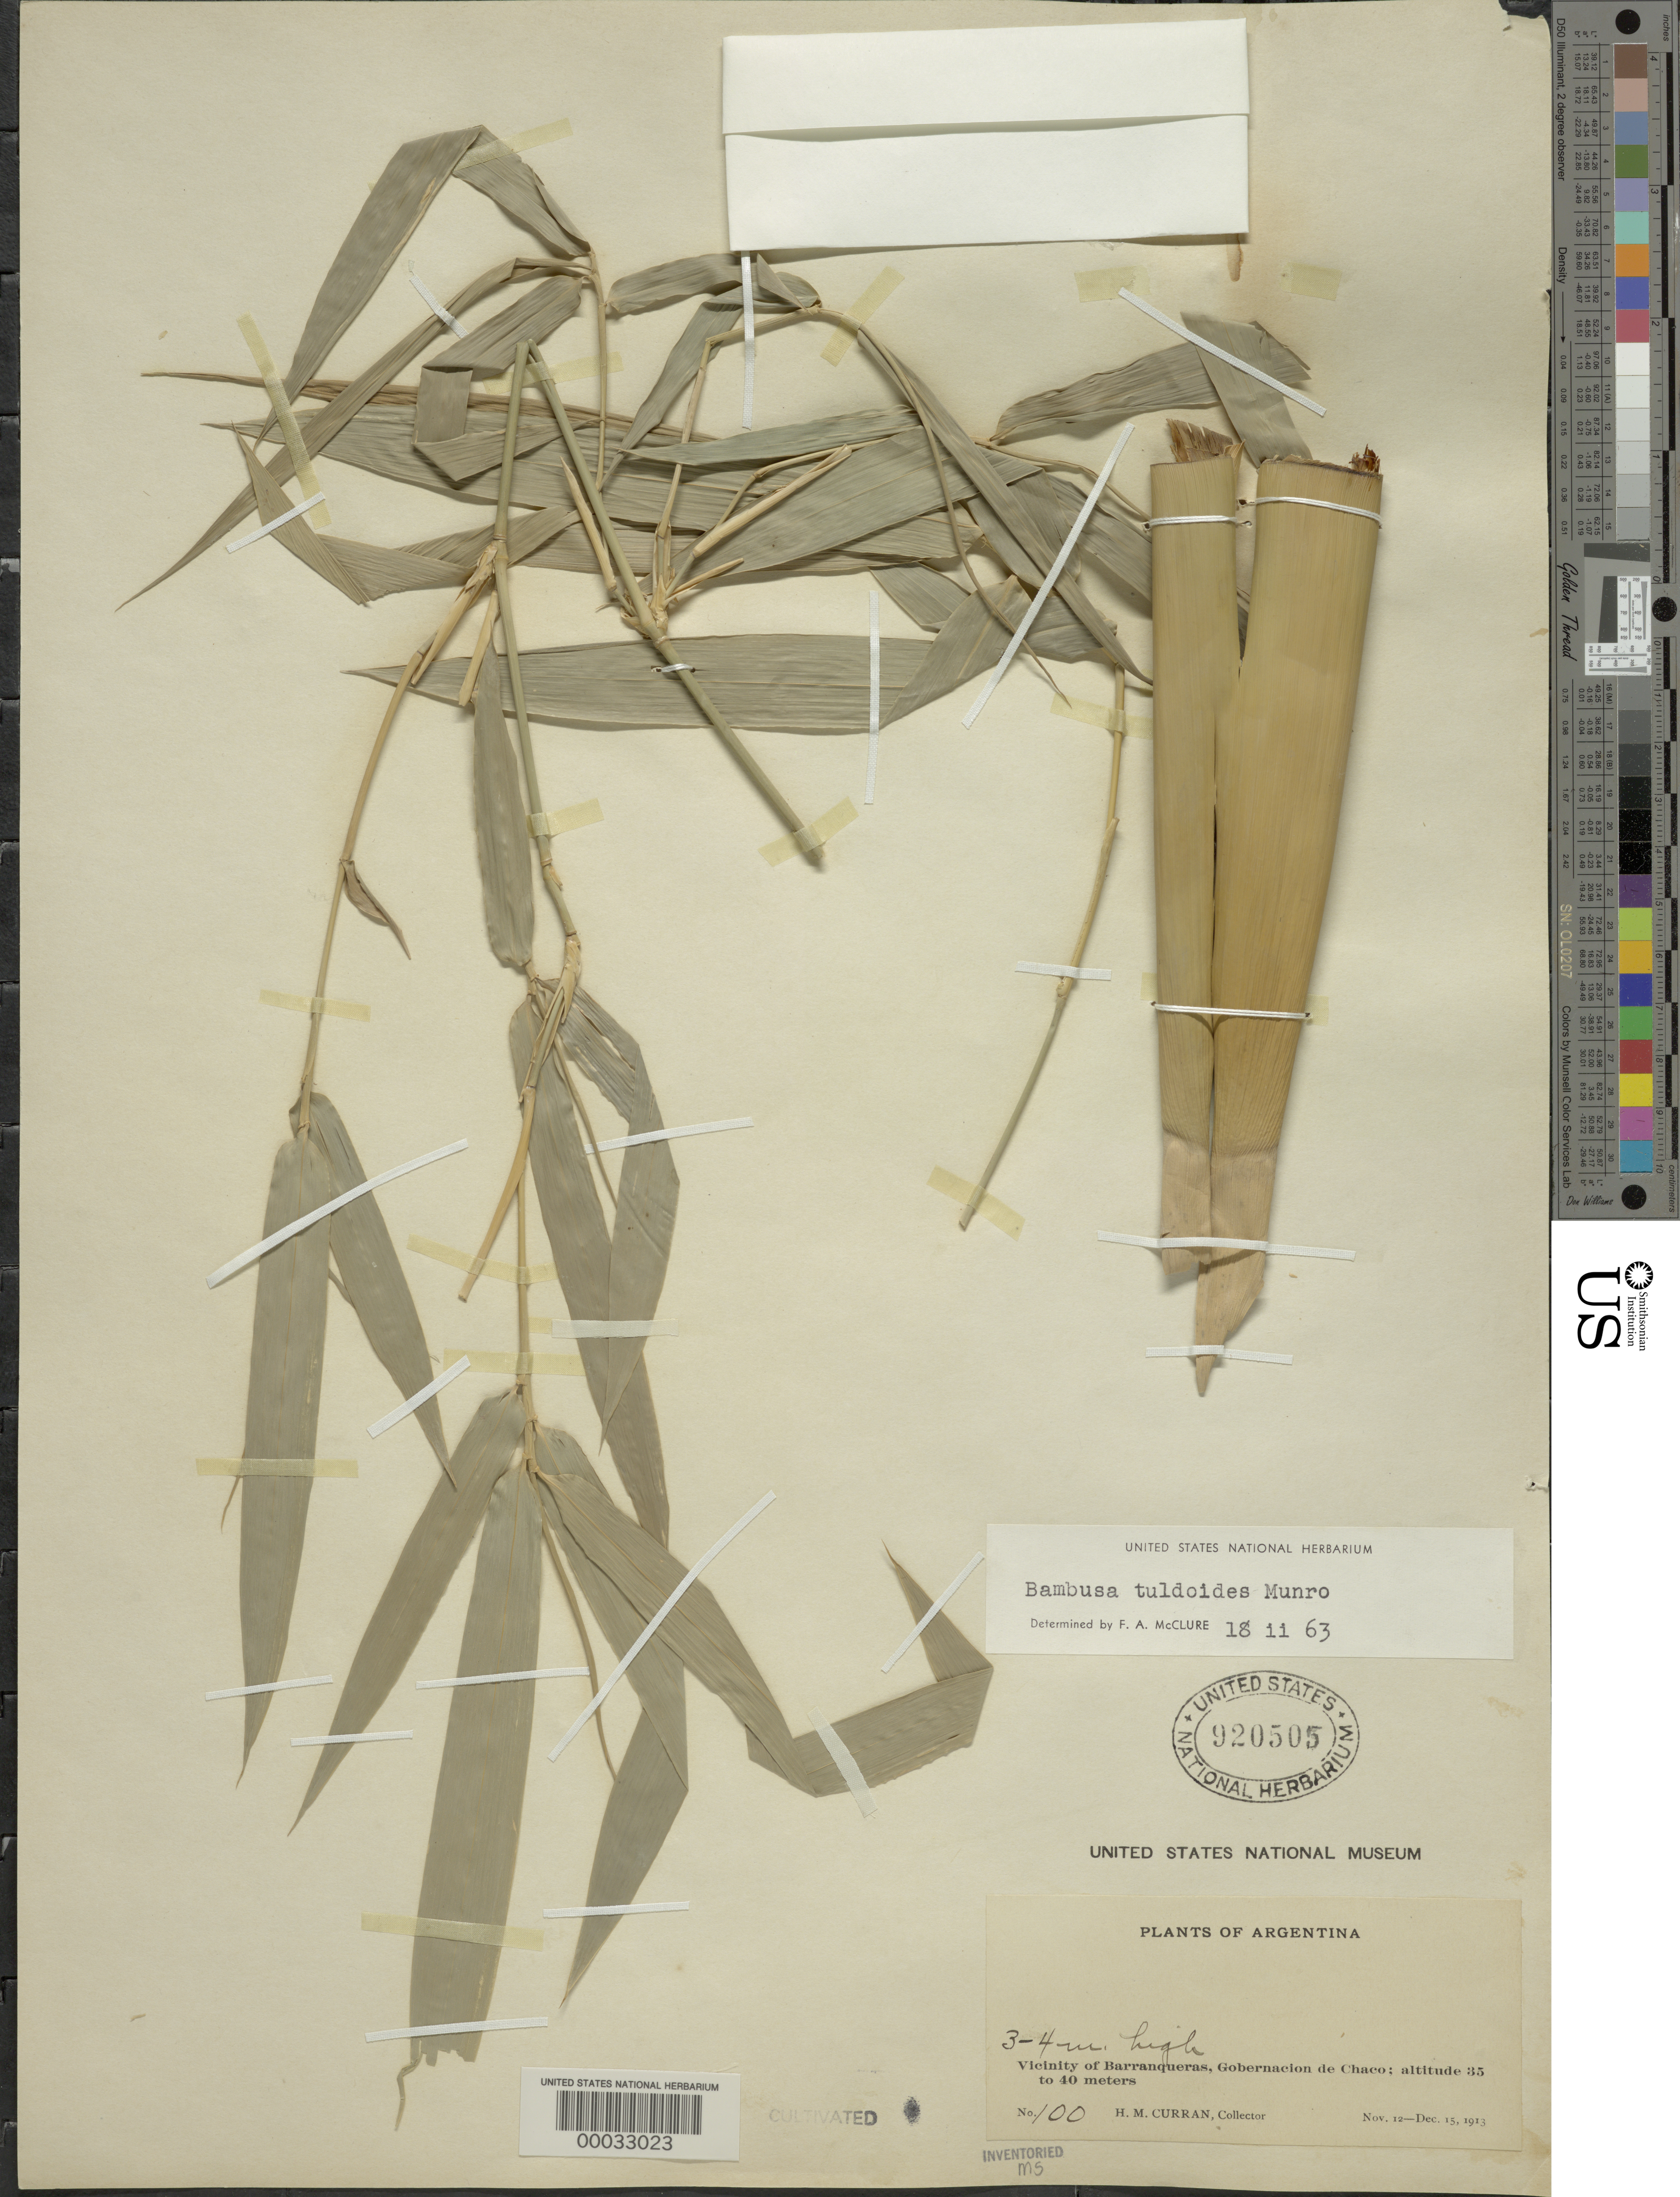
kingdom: Plantae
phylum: Tracheophyta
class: Liliopsida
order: Poales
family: Poaceae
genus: Bambusa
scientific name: Bambusa tuldoides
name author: Munro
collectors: H. M. Curran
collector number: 100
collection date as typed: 12 Nov 1913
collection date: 1913-11-12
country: Argentina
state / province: Chaco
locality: Barranqueras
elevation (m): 35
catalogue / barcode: US 920505